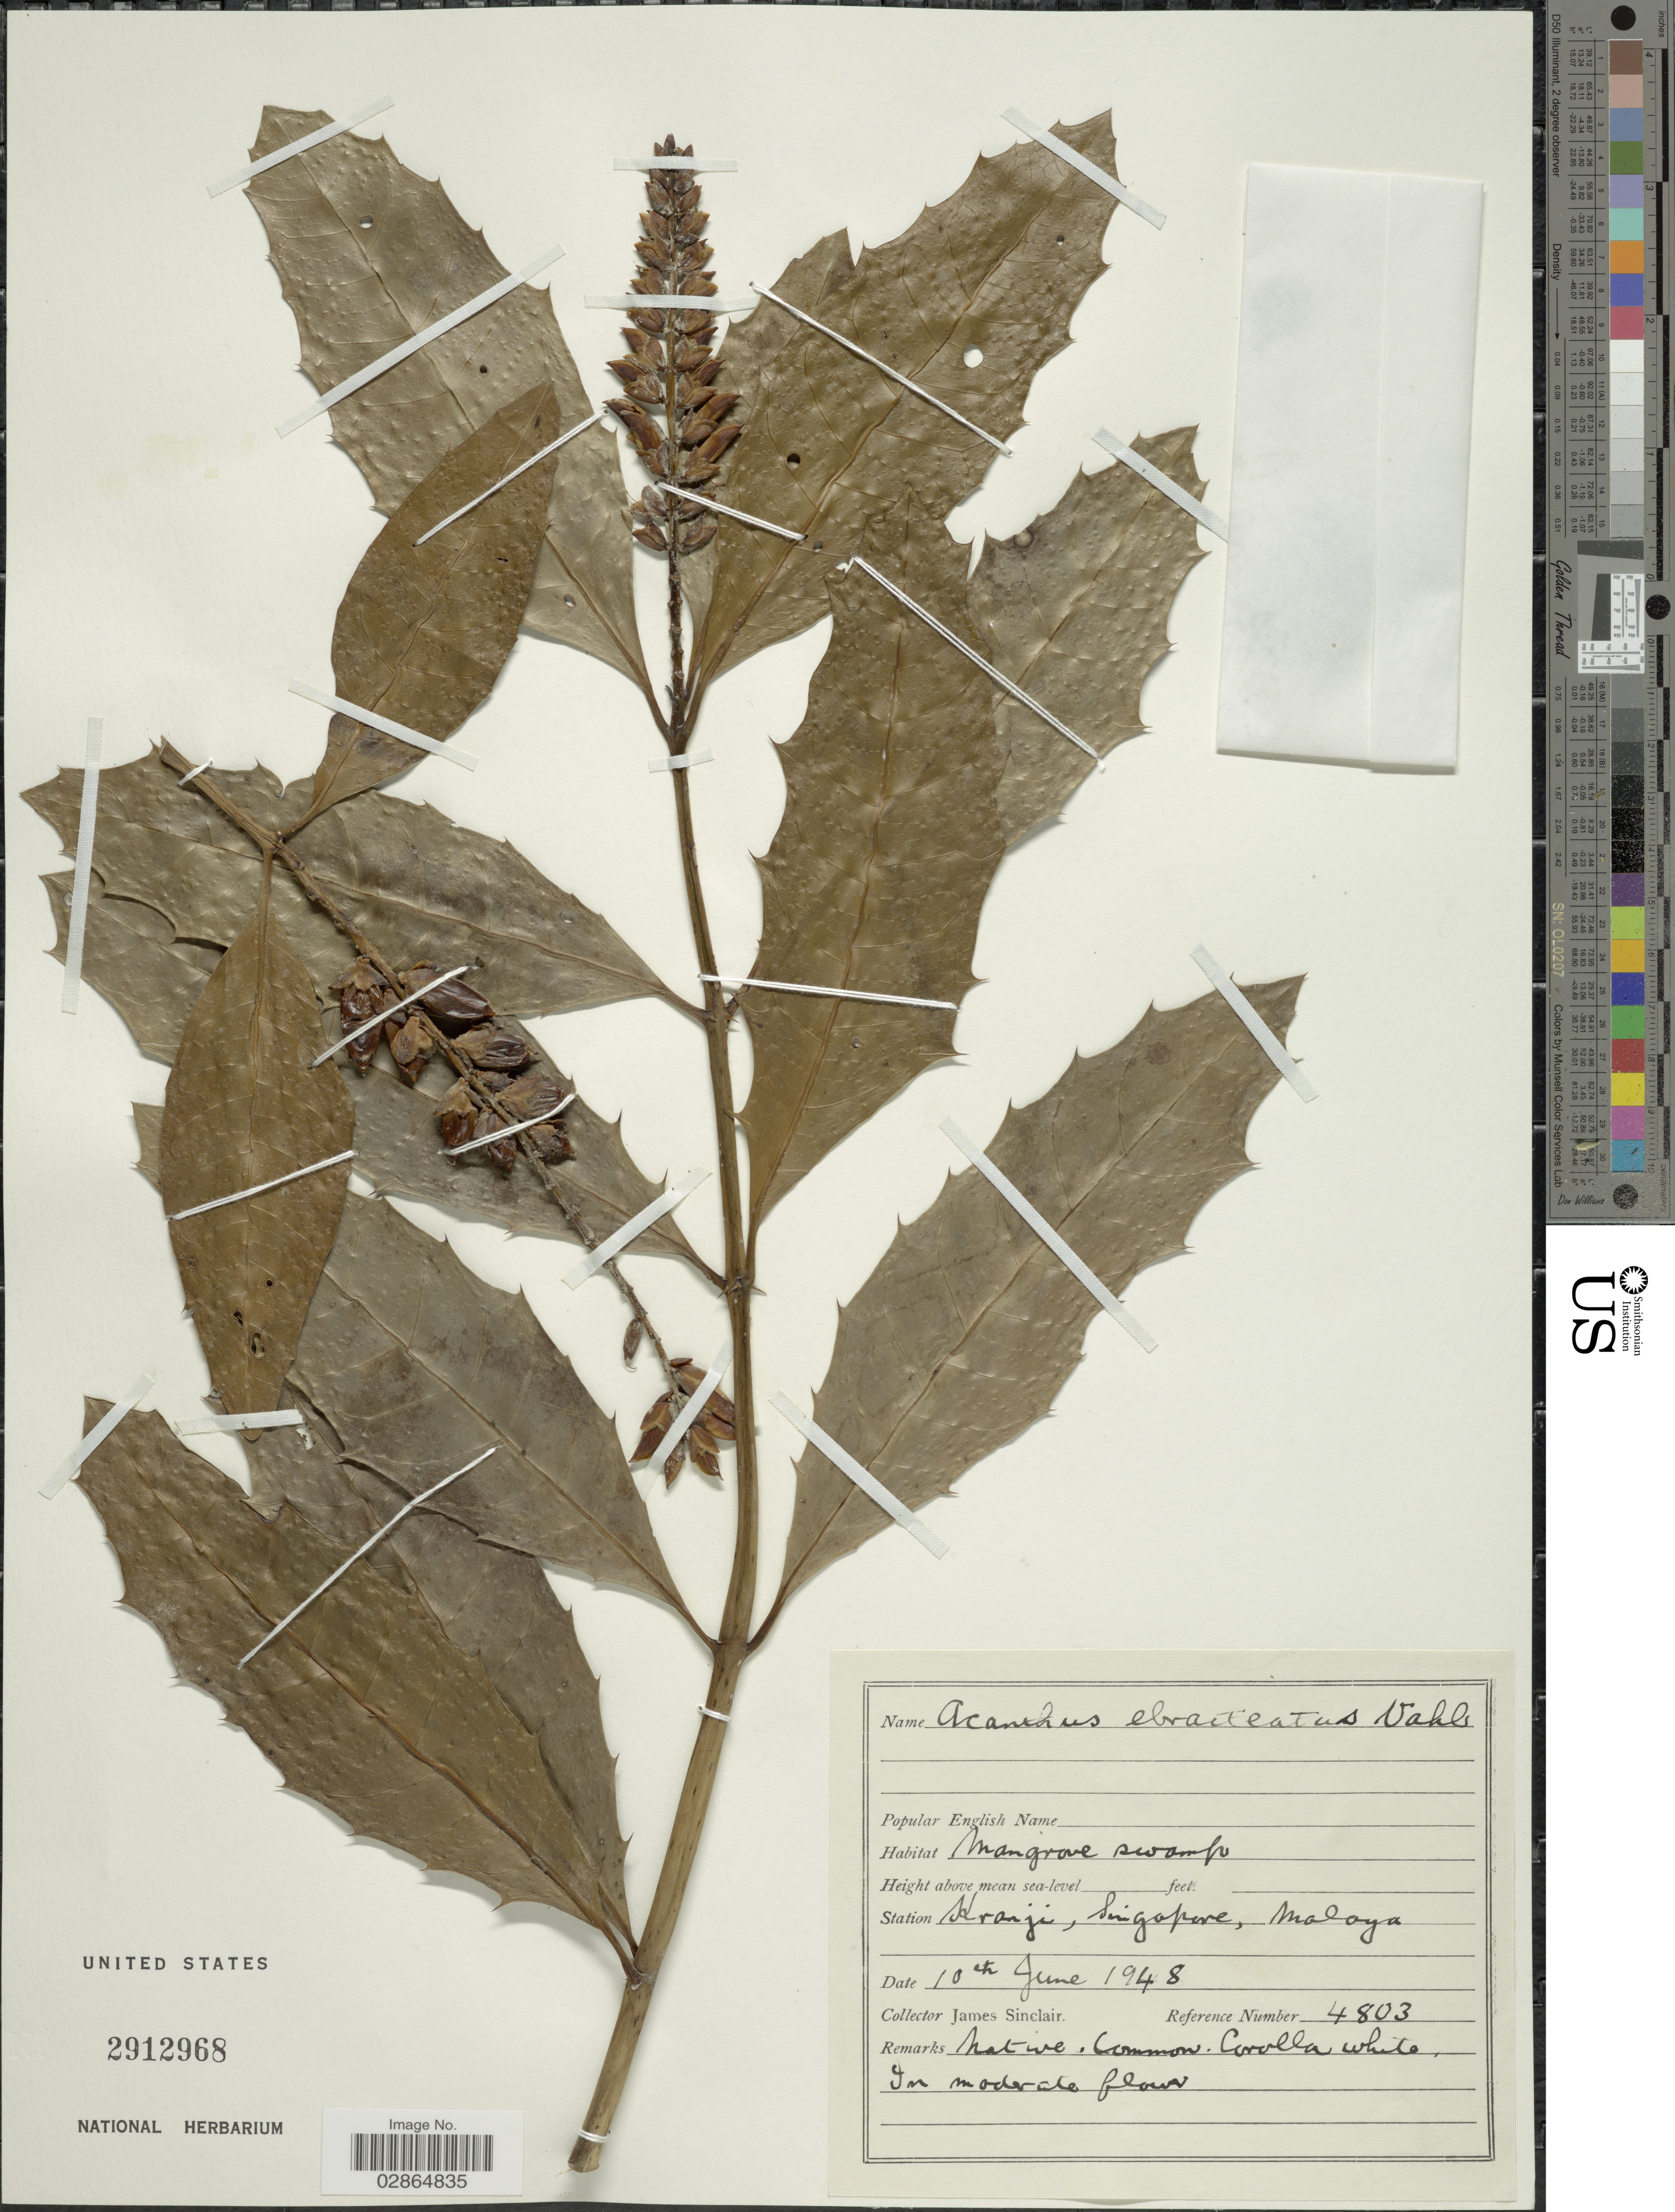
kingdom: Plantae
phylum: Tracheophyta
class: Magnoliopsida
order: Lamiales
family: Acanthaceae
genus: Acanthus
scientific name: Acanthus ilicifolius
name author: L.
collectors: J. Sinclair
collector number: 4803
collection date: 1948-06-10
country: Singapore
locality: Station Kranji, Singapore, Malaya.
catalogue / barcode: US 2912968